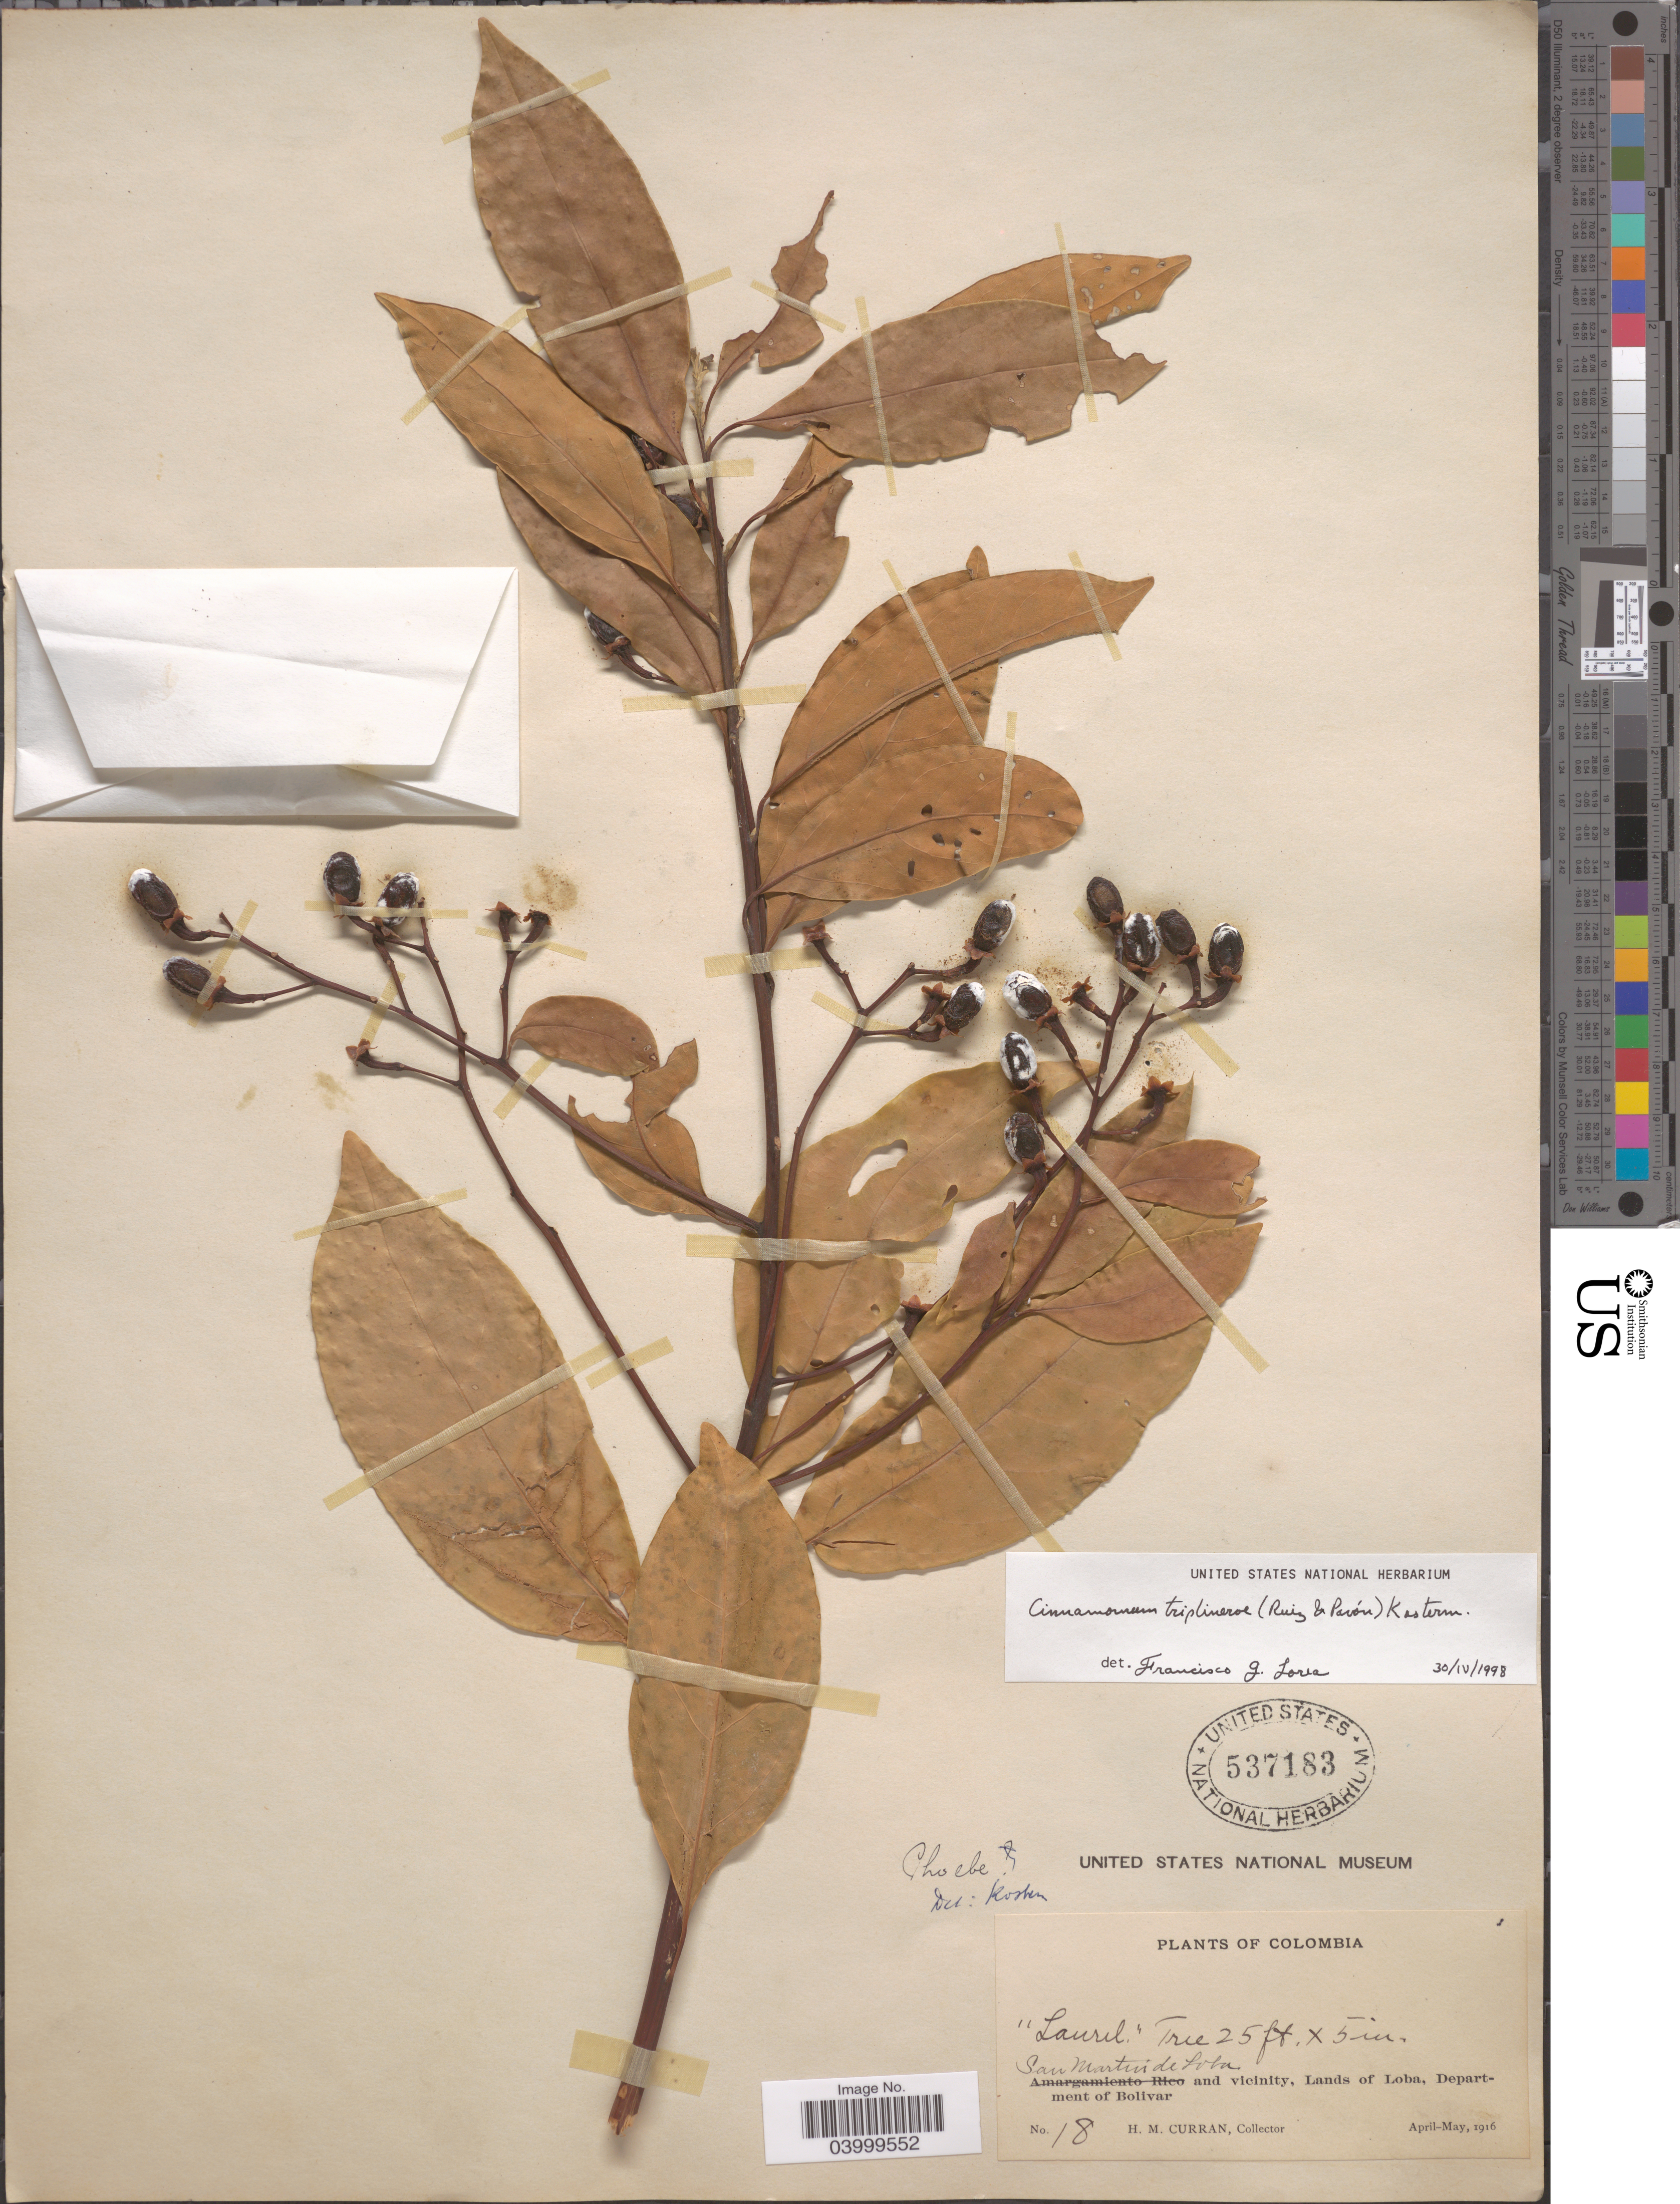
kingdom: Plantae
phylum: Tracheophyta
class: Magnoliopsida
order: Laurales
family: Lauraceae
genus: Cinnamomum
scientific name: Cinnamomum triplinerve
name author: (Ruiz & Pav.) Kosterm.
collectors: H. M. Curran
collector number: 18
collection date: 1916-04/1916-05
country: Colombia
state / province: Bolívar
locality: San Martin de Lola and vicinity, Lands of Loba, Department of Bolivar.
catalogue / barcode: US 537183